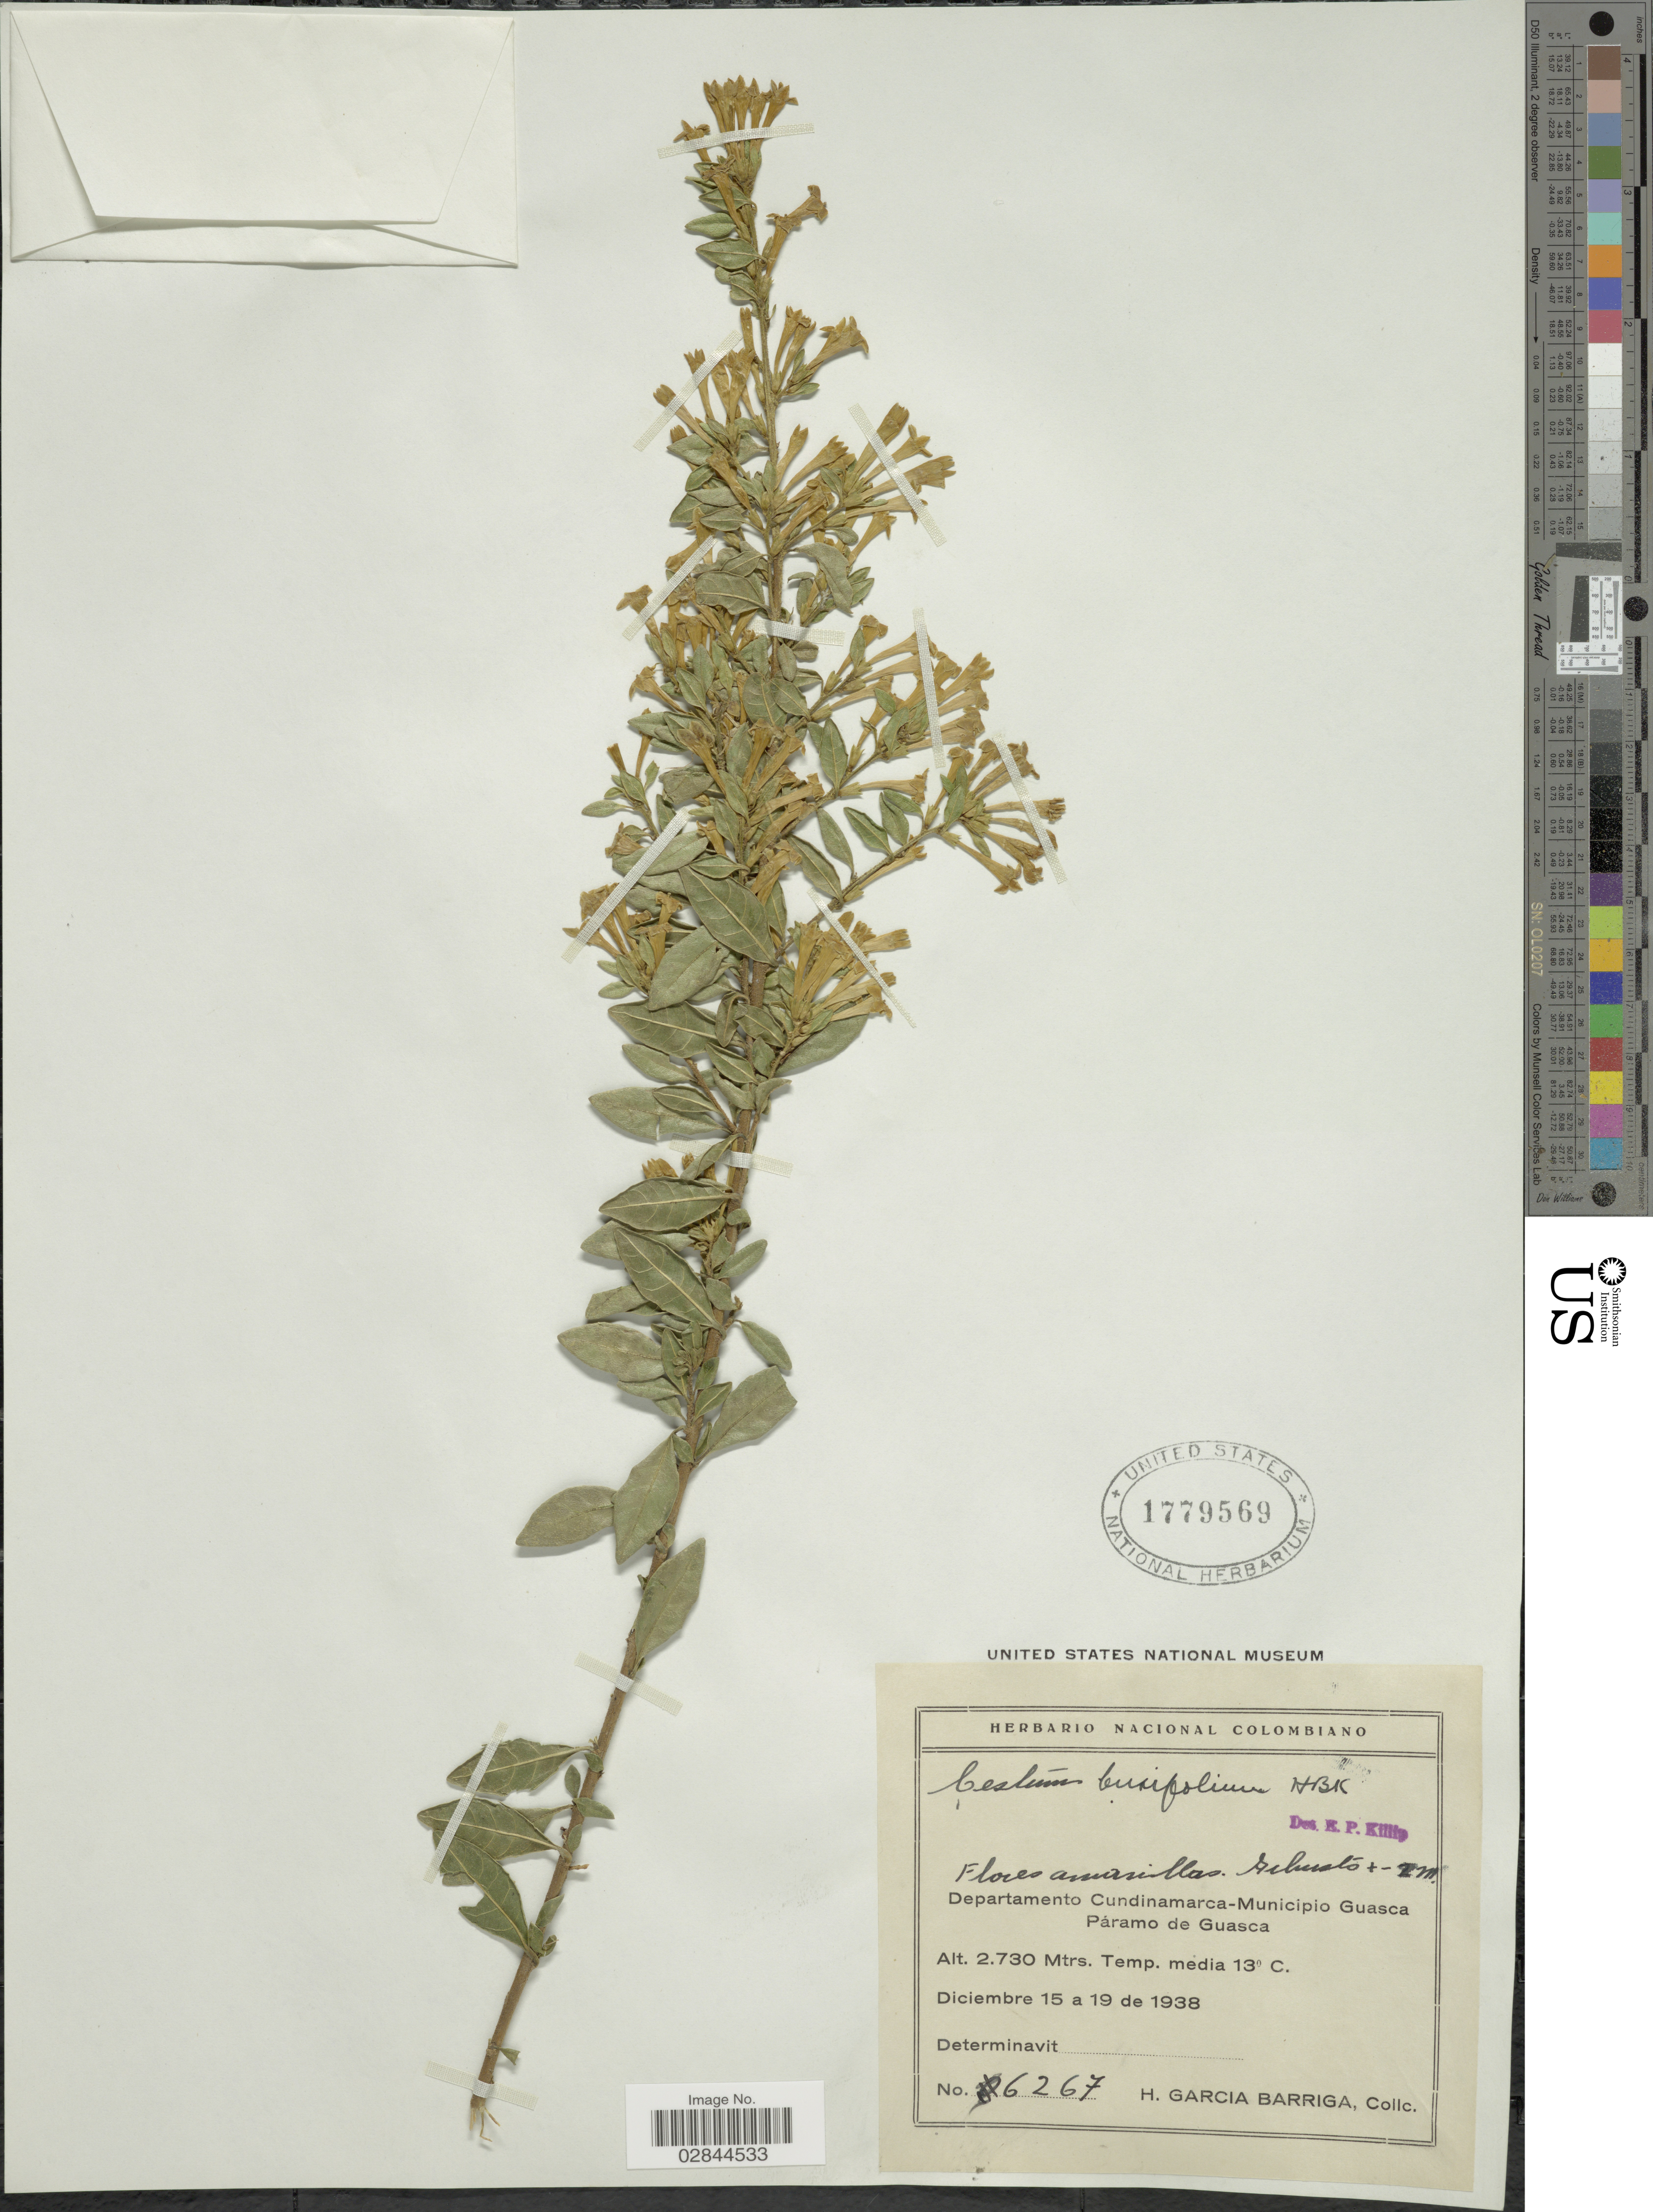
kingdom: Plantae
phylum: Tracheophyta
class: Magnoliopsida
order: Solanales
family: Solanaceae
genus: Cestrum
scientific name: Cestrum buxifolium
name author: Kunth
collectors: H. García Barriga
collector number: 6267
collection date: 1938-12-15/1938-12-19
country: Colombia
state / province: Cundinamarca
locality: Departamento Cundinmarca- Municipio Guasca Páramo de Guasca.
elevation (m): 2730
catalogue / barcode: US 1779569